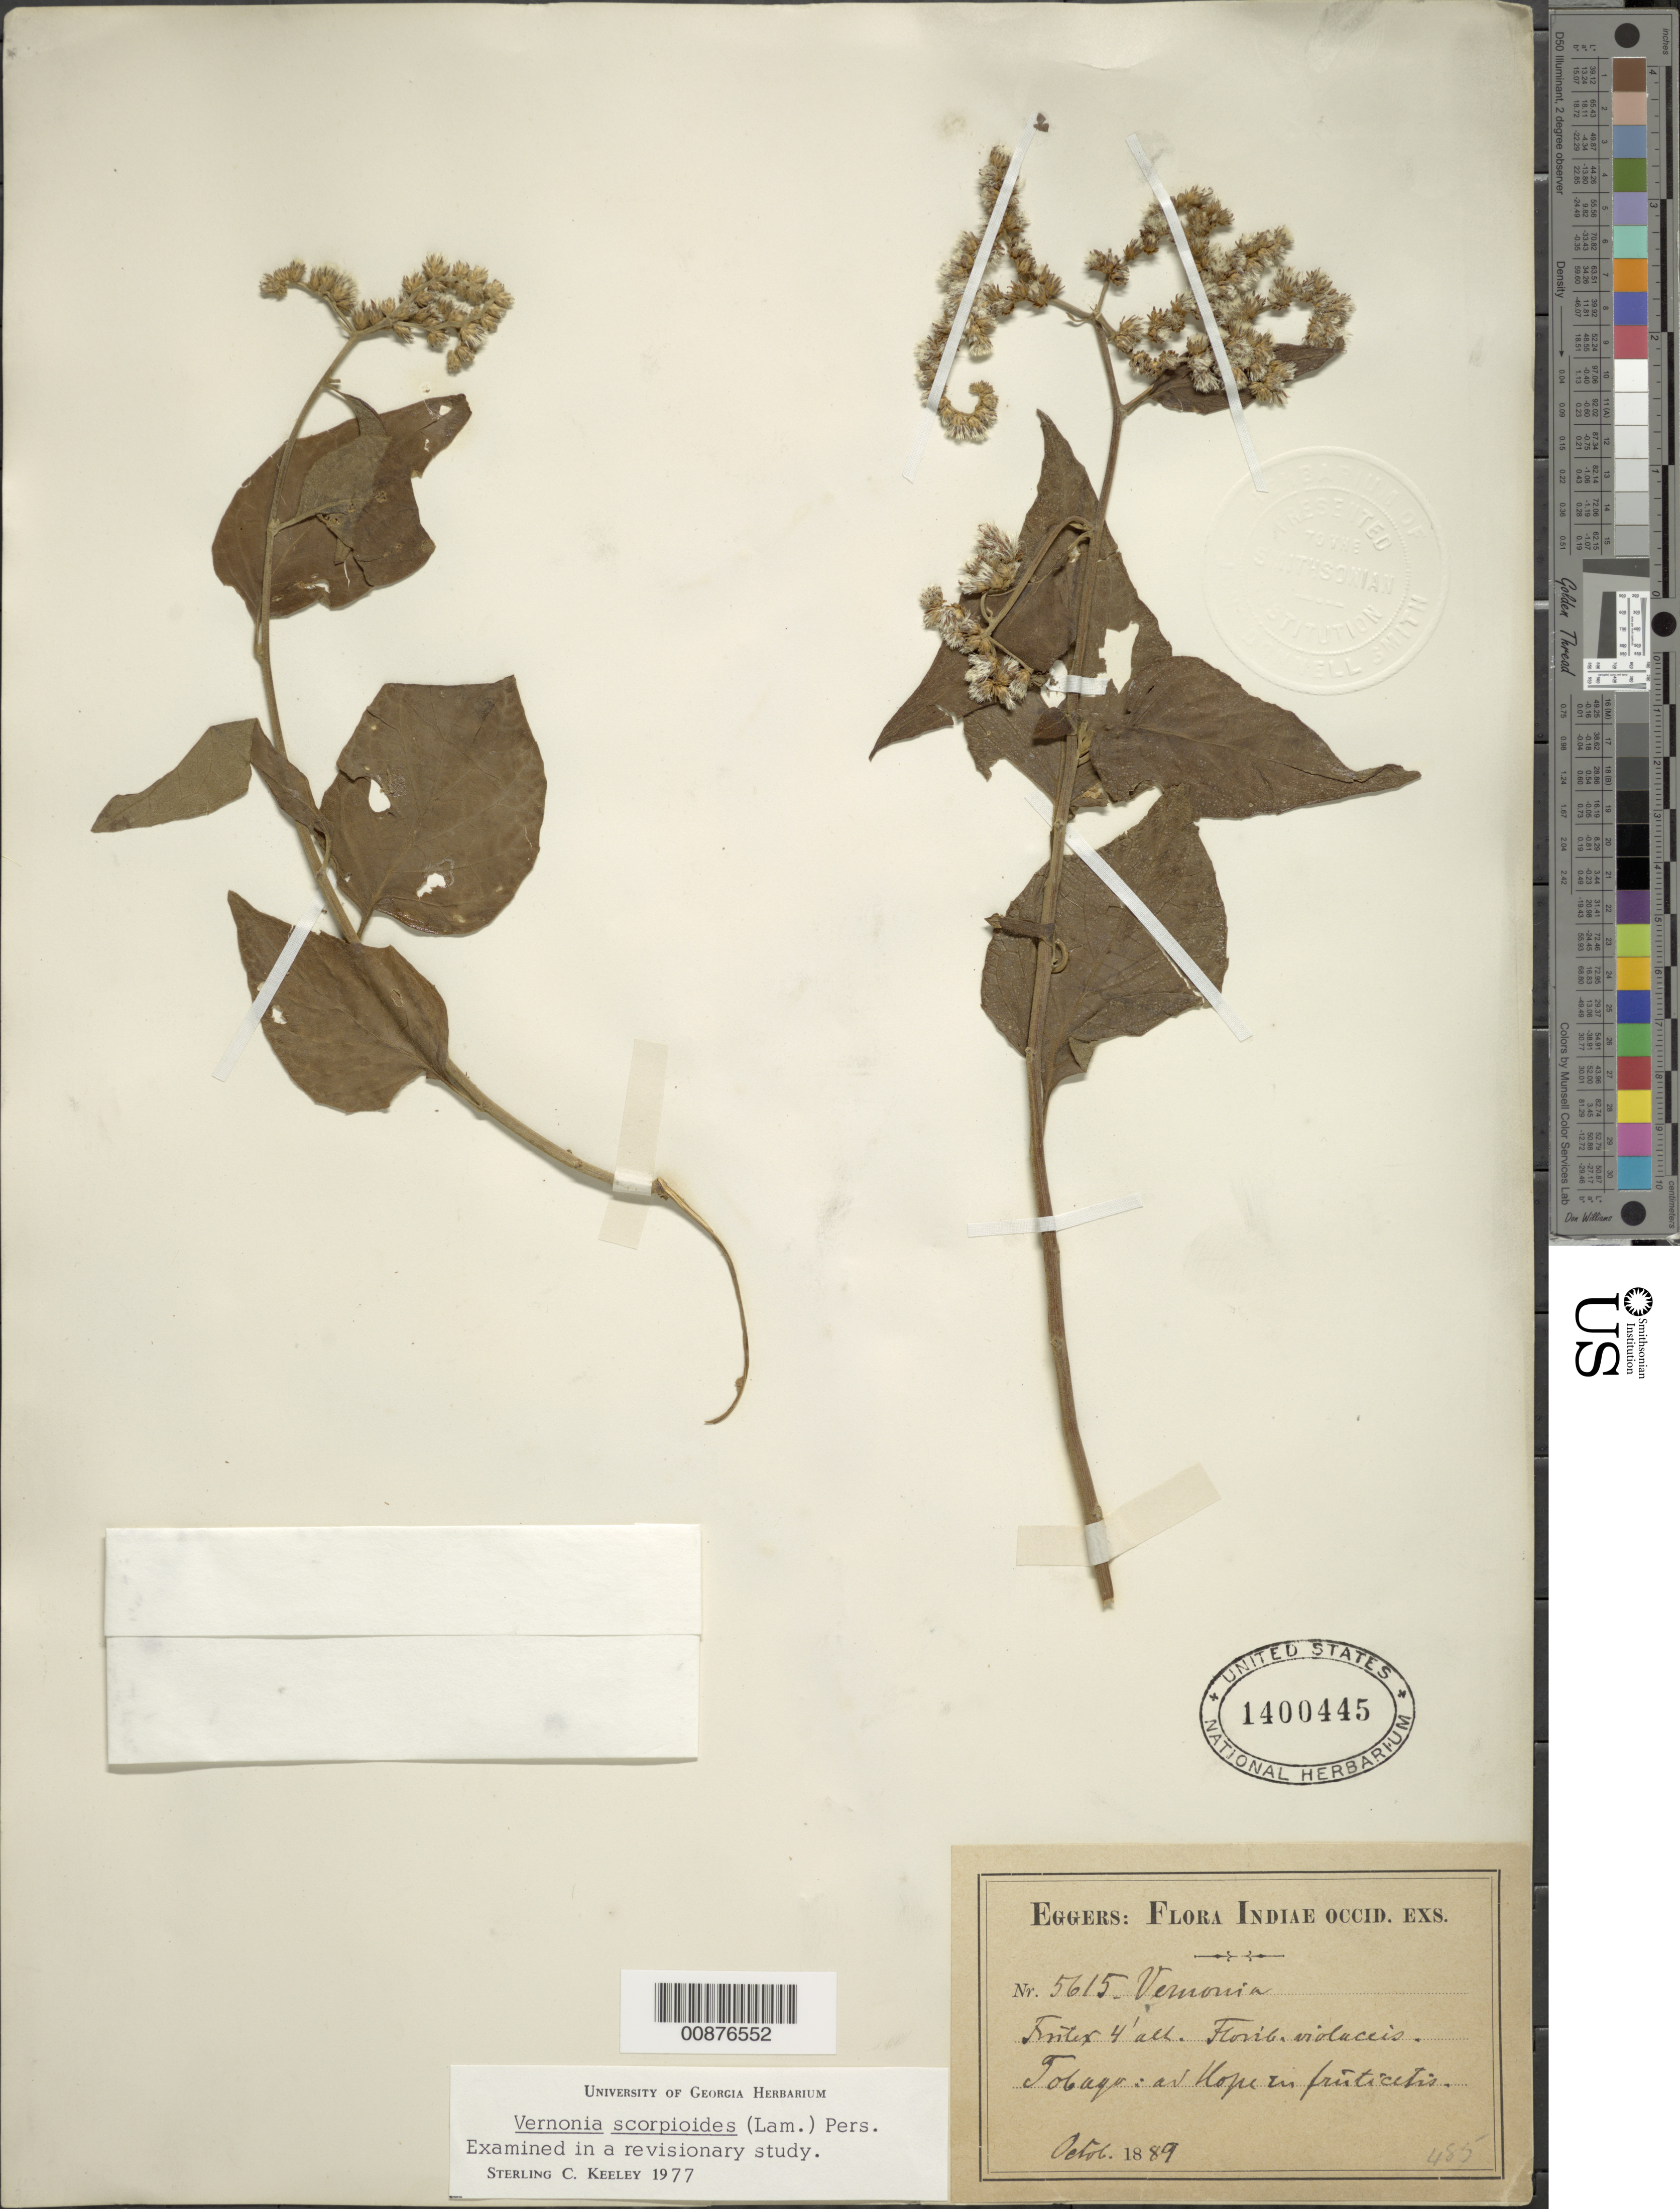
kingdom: Plantae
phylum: Tracheophyta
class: Magnoliopsida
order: Asterales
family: Asteraceae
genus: Cyrtocymura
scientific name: Cyrtocymura scorpioides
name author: (Lam.) H. Rob.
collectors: H. F. A. von Eggers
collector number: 5615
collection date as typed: Oct 1889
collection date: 1889-10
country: Trinidad and Tobago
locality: Tabago. Ad Kope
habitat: In fruticetis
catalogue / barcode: US 1400445